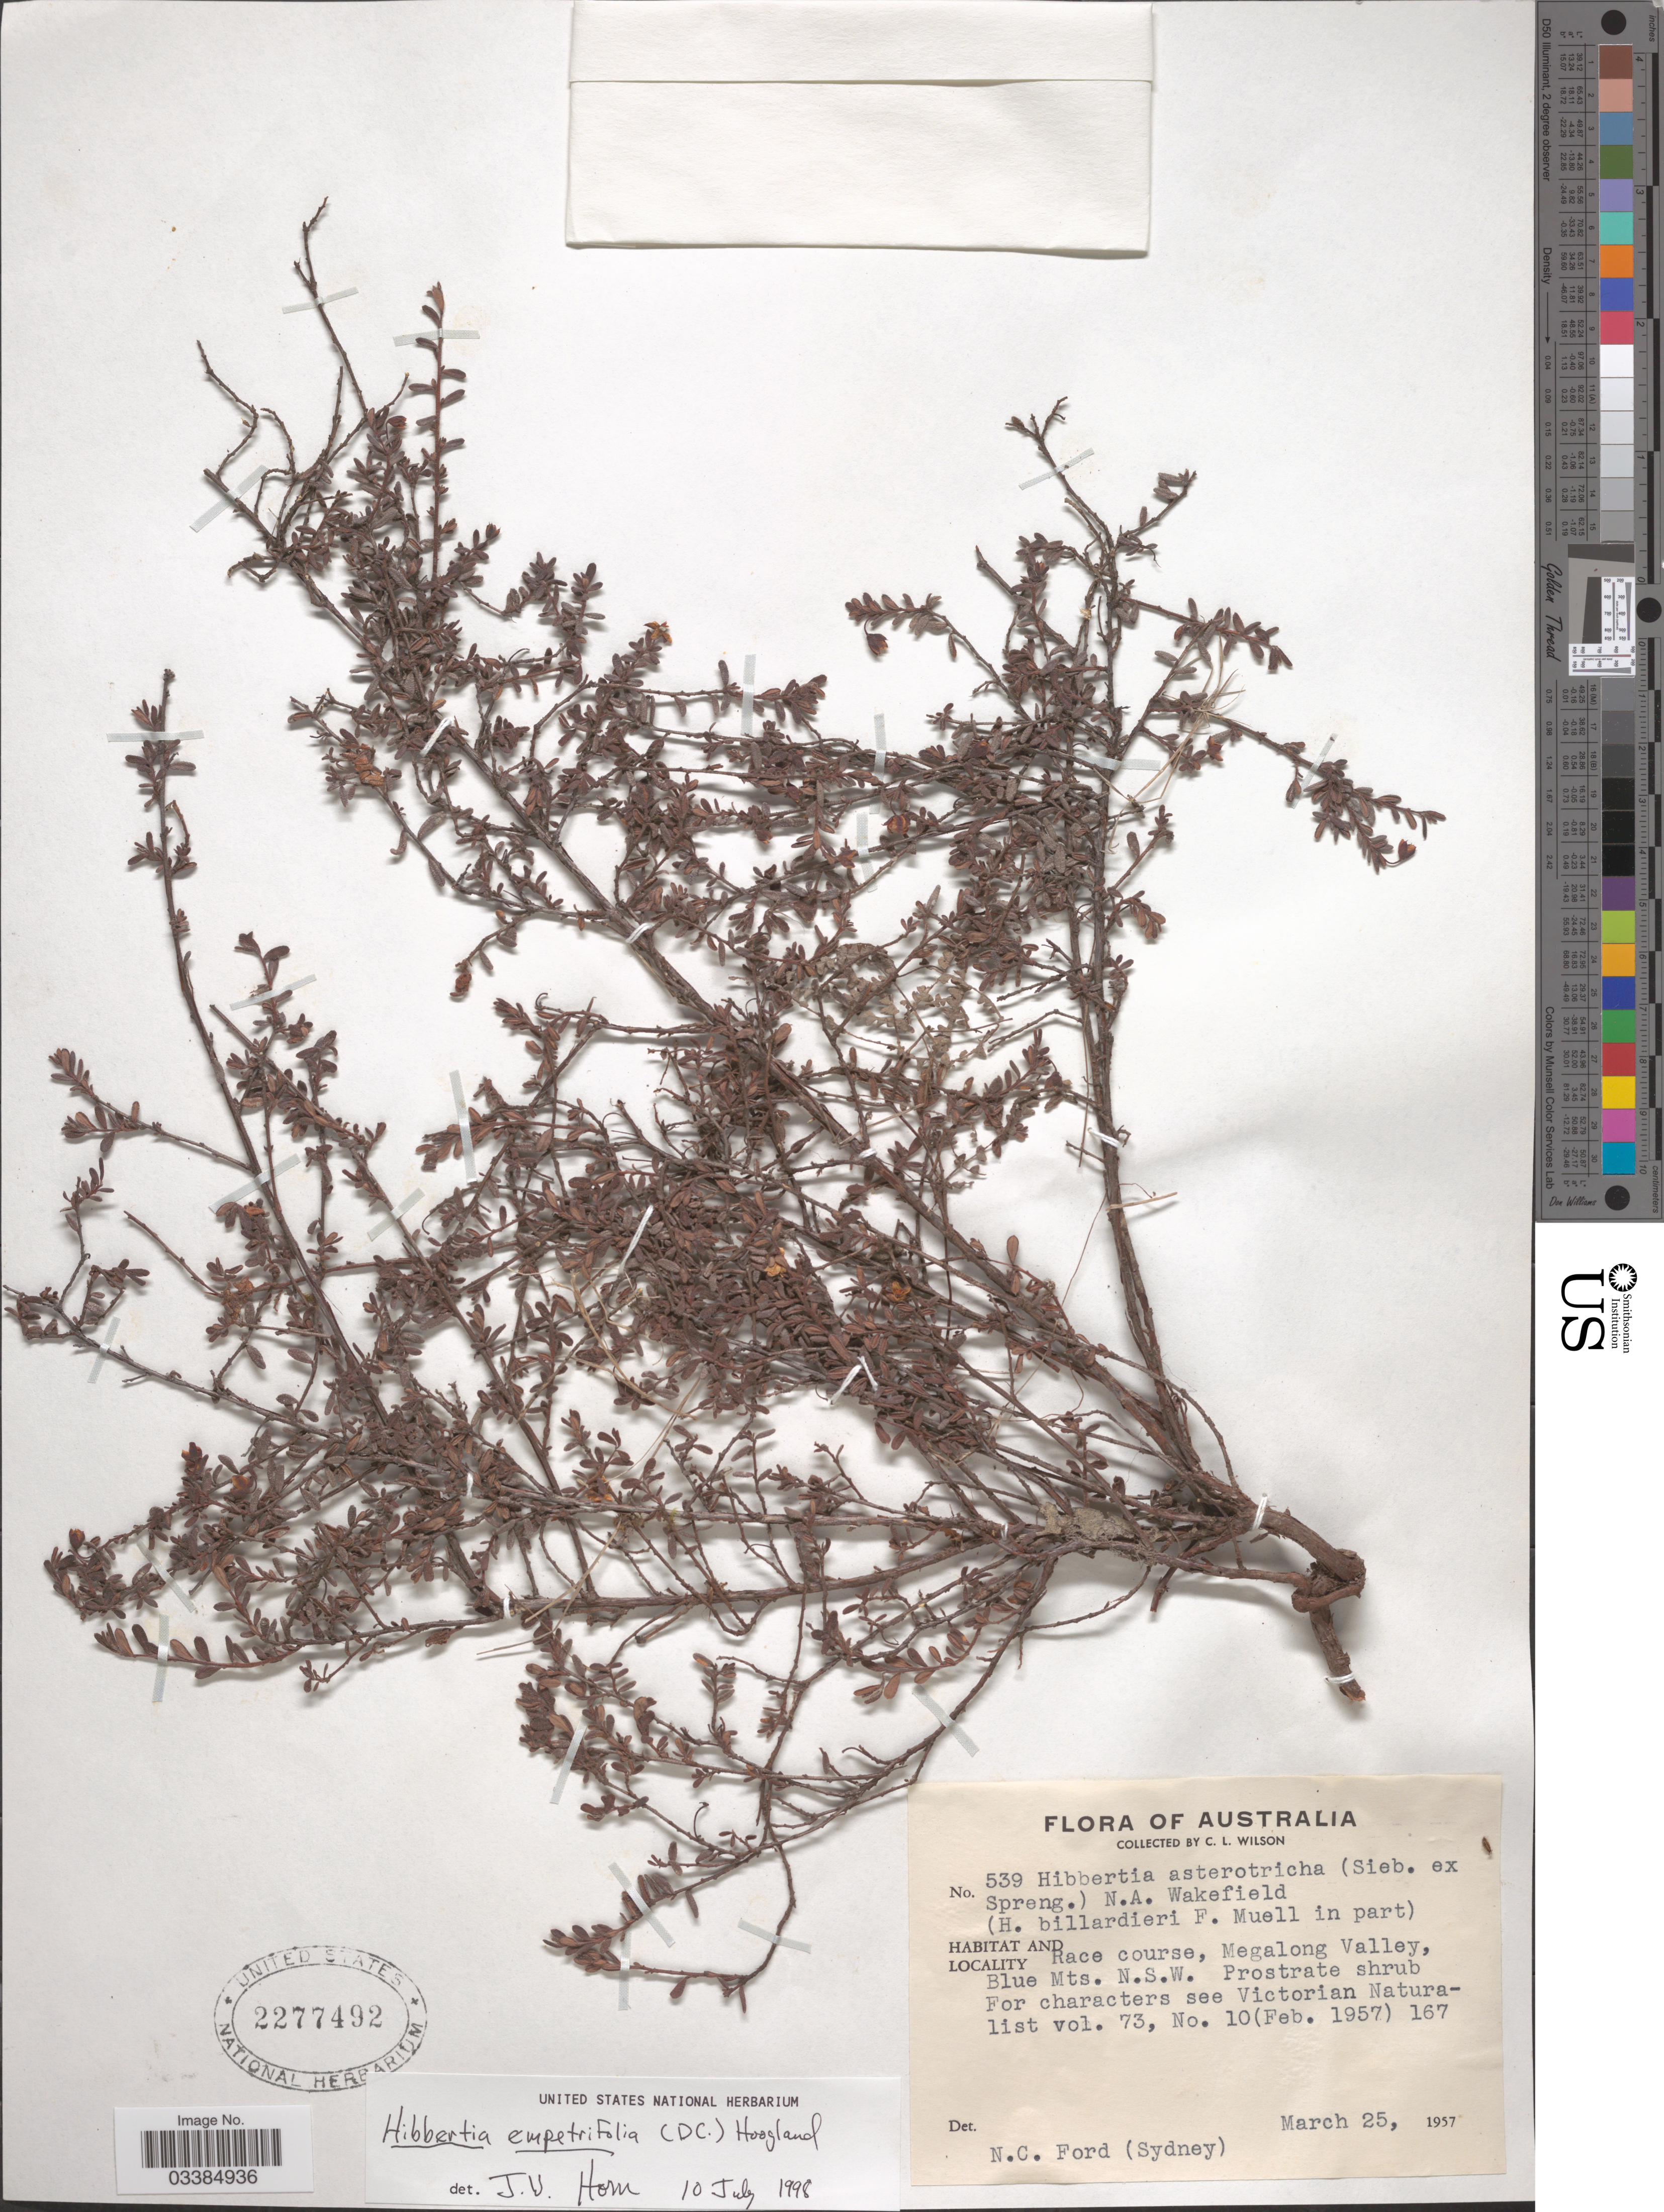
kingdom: Plantae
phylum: Tracheophyta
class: Magnoliopsida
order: Dilleniales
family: Dilleniaceae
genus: Hibbertia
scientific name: Hibbertia empetrifolia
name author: (DC.) Hoogland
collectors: C. L. Wilson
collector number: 539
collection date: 1957-03-25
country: Australia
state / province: New South Wales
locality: Race course, Megalong Valley, Blue Mts. N. S. W.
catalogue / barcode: US 2277492